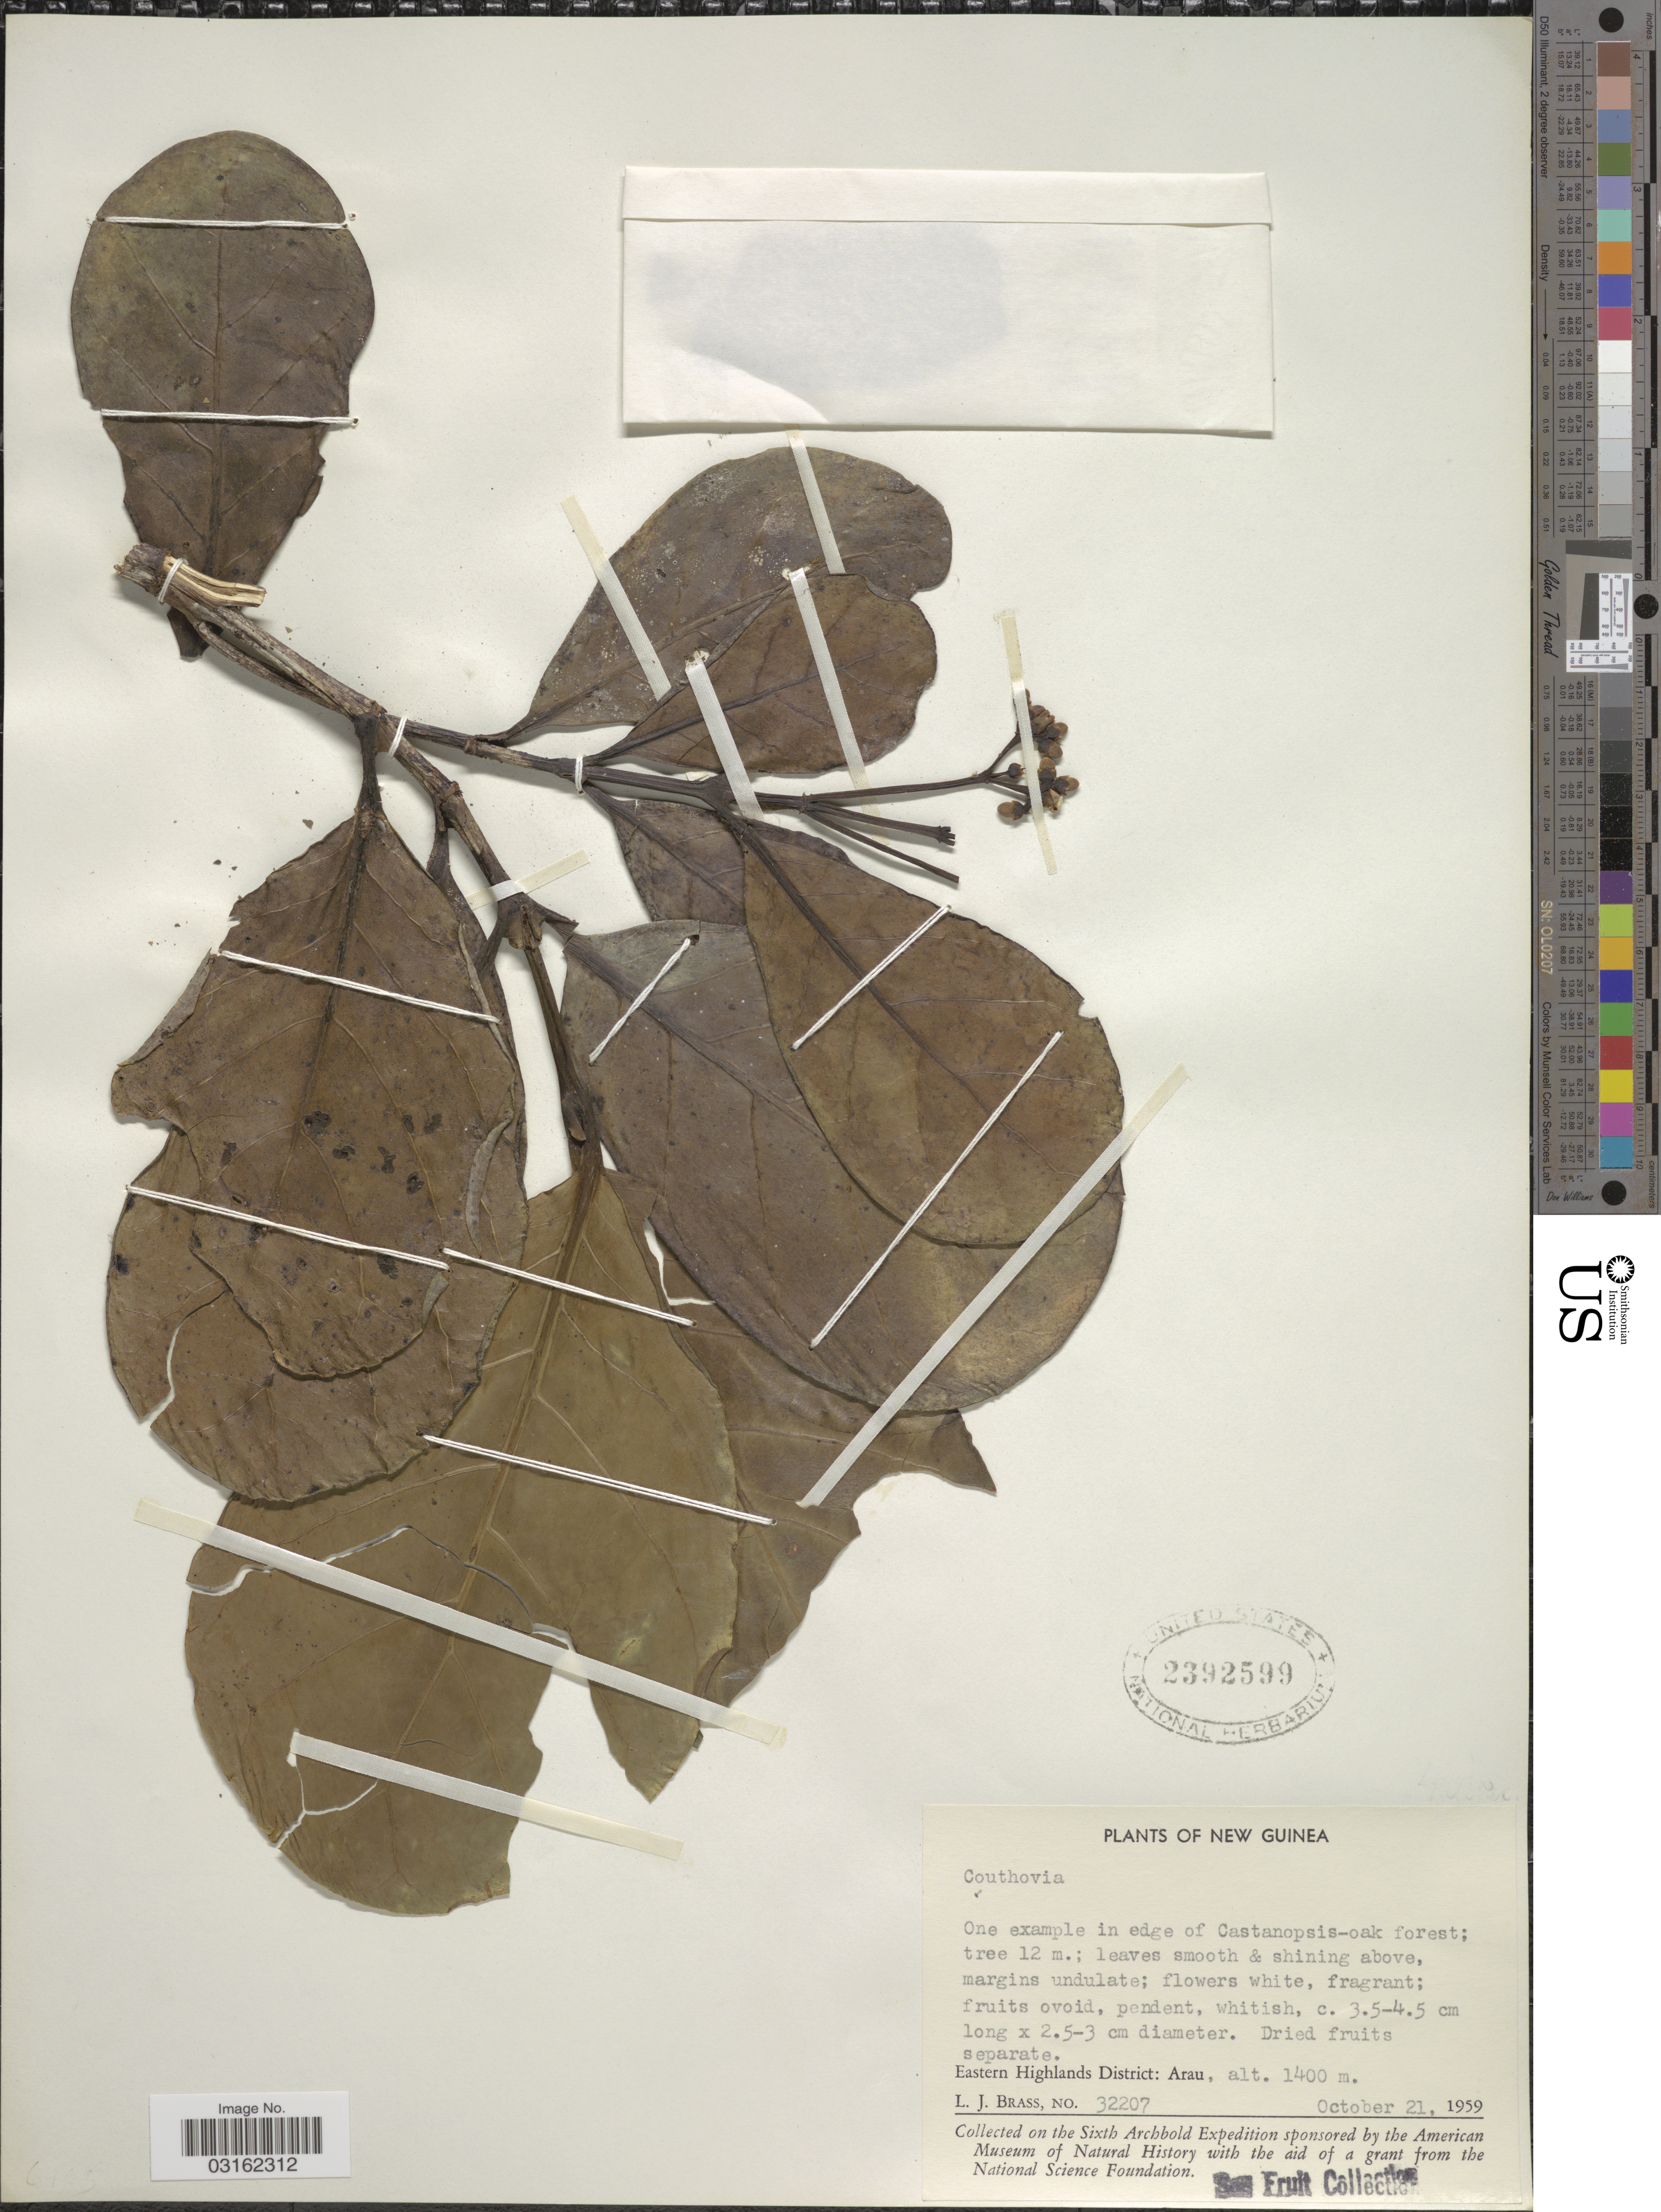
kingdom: Plantae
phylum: Tracheophyta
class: Magnoliopsida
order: Gentianales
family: Loganiaceae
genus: Neuburgia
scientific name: Neuburgia sp.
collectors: L. J. Brass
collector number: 32207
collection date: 1959-10-21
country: Papua New Guinea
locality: New Guinea, Eastern Highlands District: Arau.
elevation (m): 1400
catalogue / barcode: US 2392599